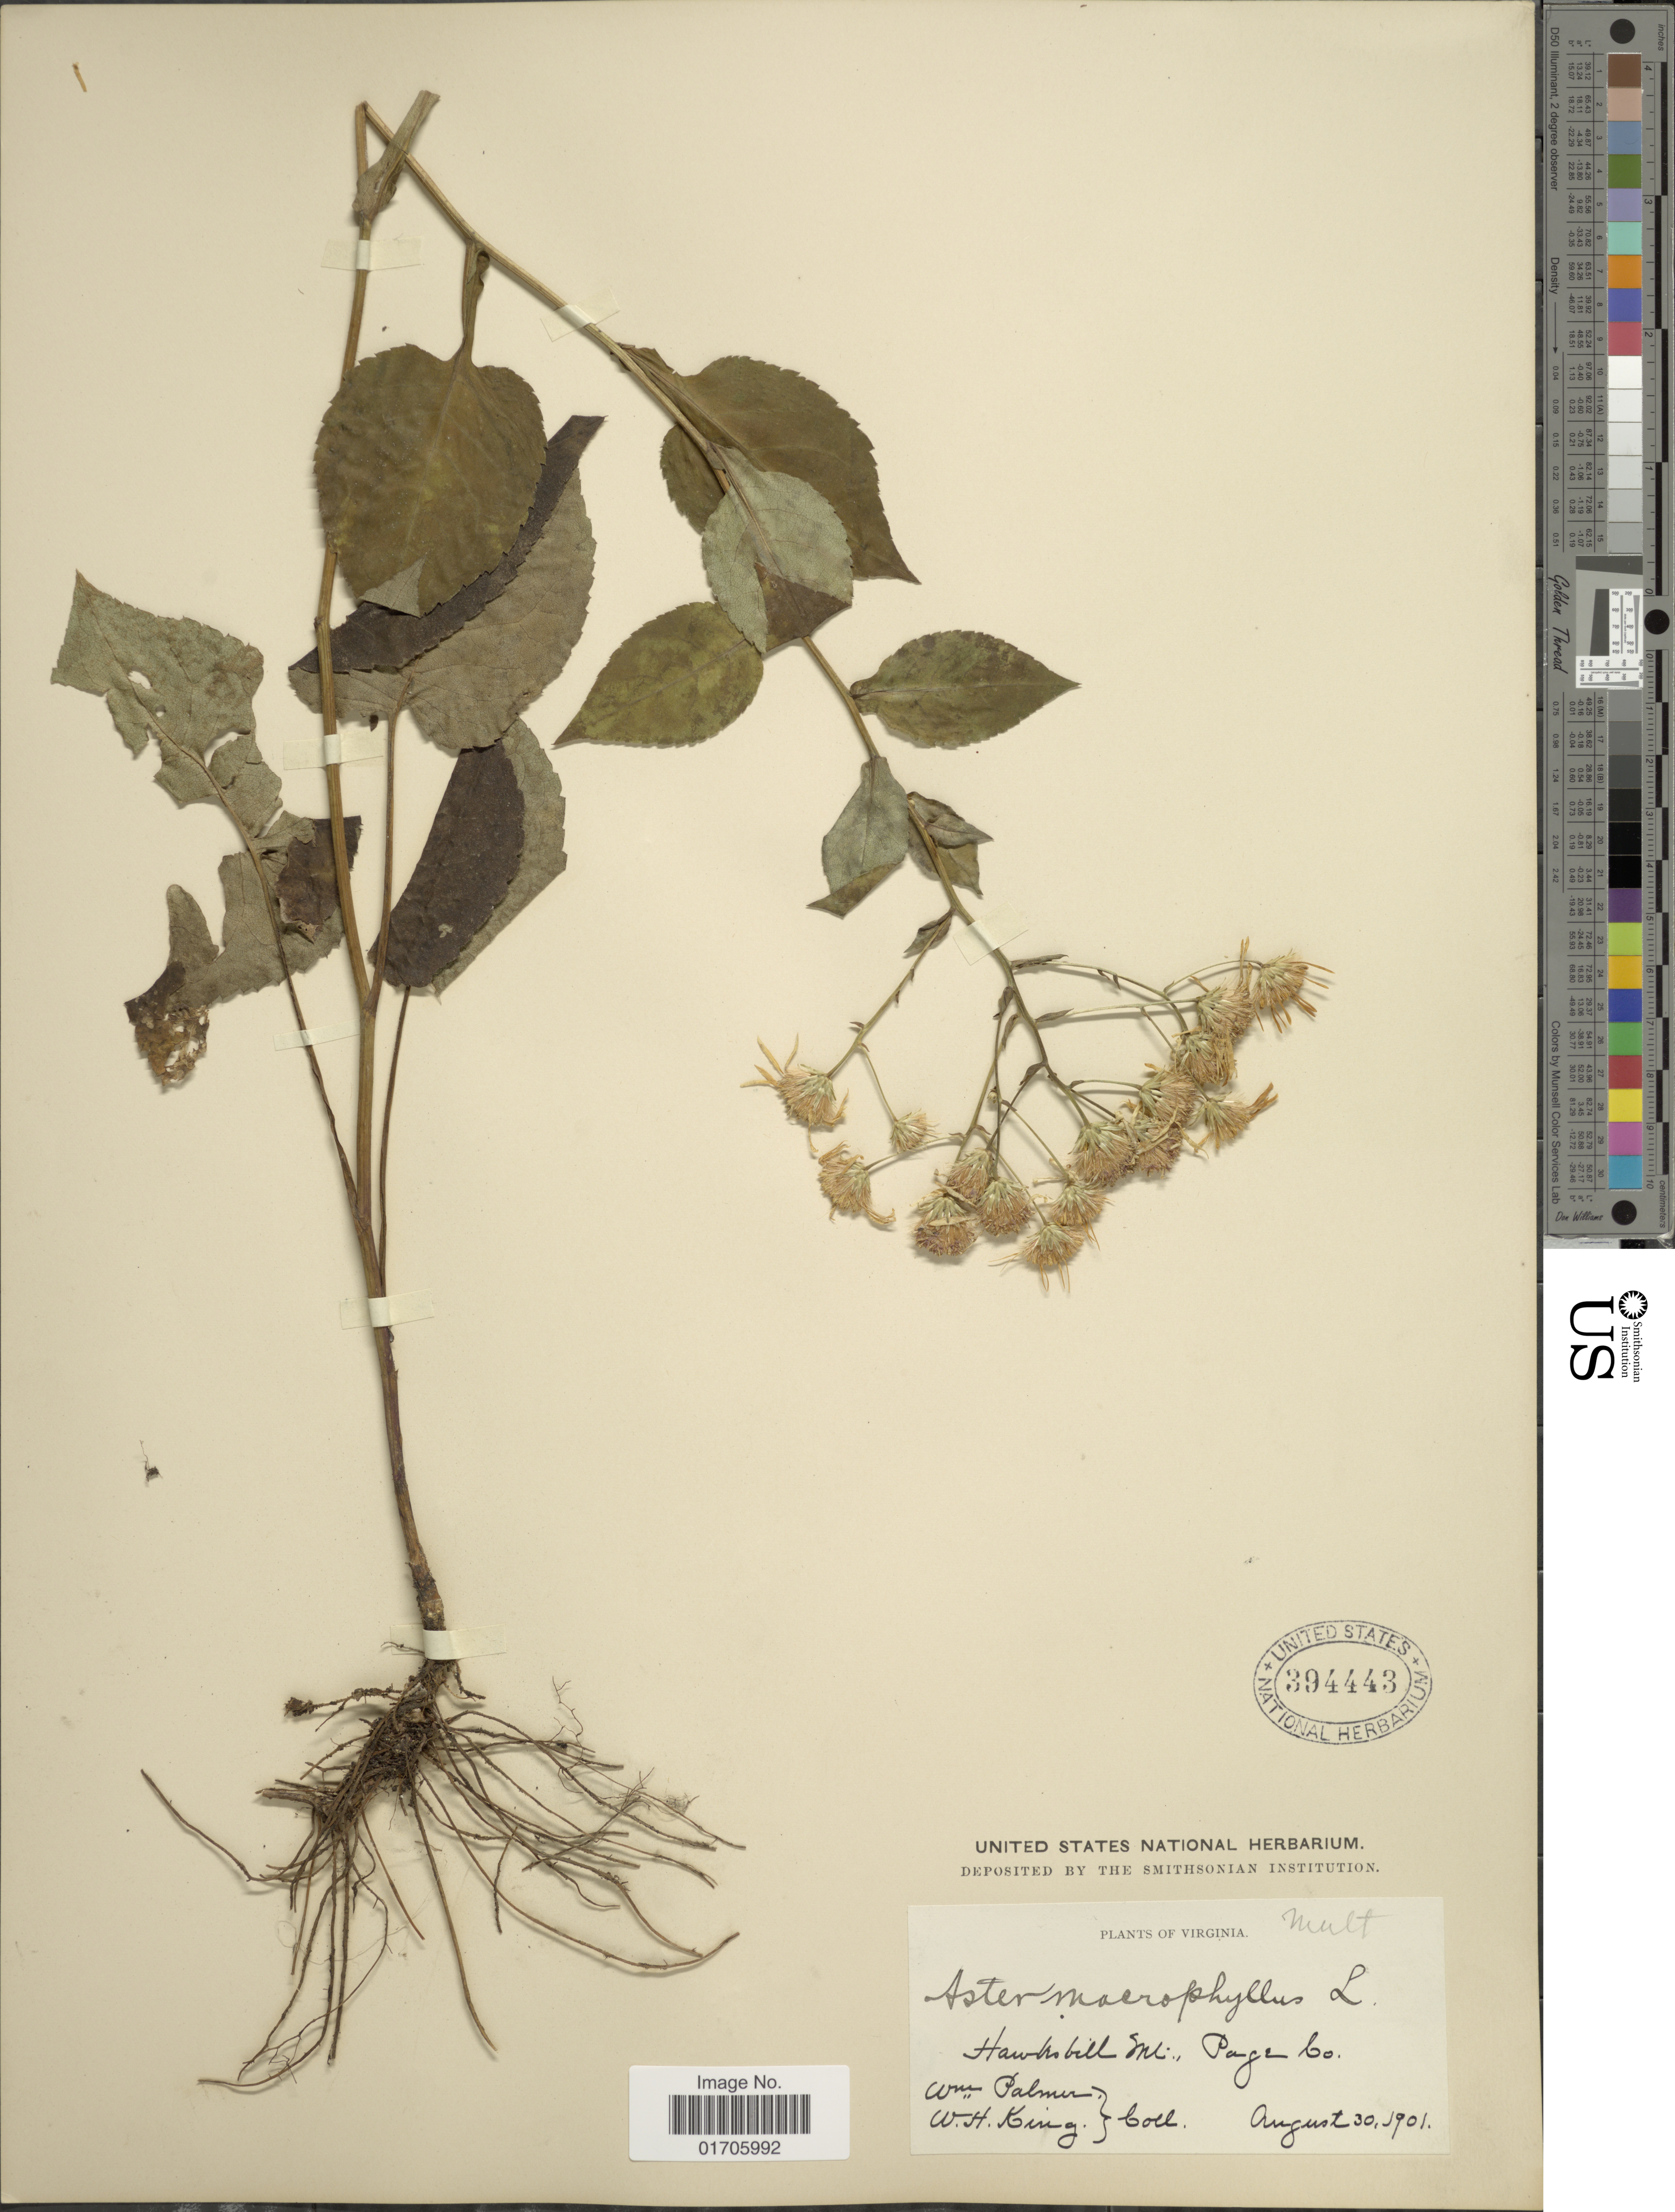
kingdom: Plantae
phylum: Tracheophyta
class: Magnoliopsida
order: Asterales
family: Asteraceae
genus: Eurybia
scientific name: Eurybia sp.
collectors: W. Palmer & W. H. King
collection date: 1901-08-30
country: United States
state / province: Virginia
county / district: Page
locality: Virginia. Hawksbill Mt., Page Co.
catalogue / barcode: US 394443